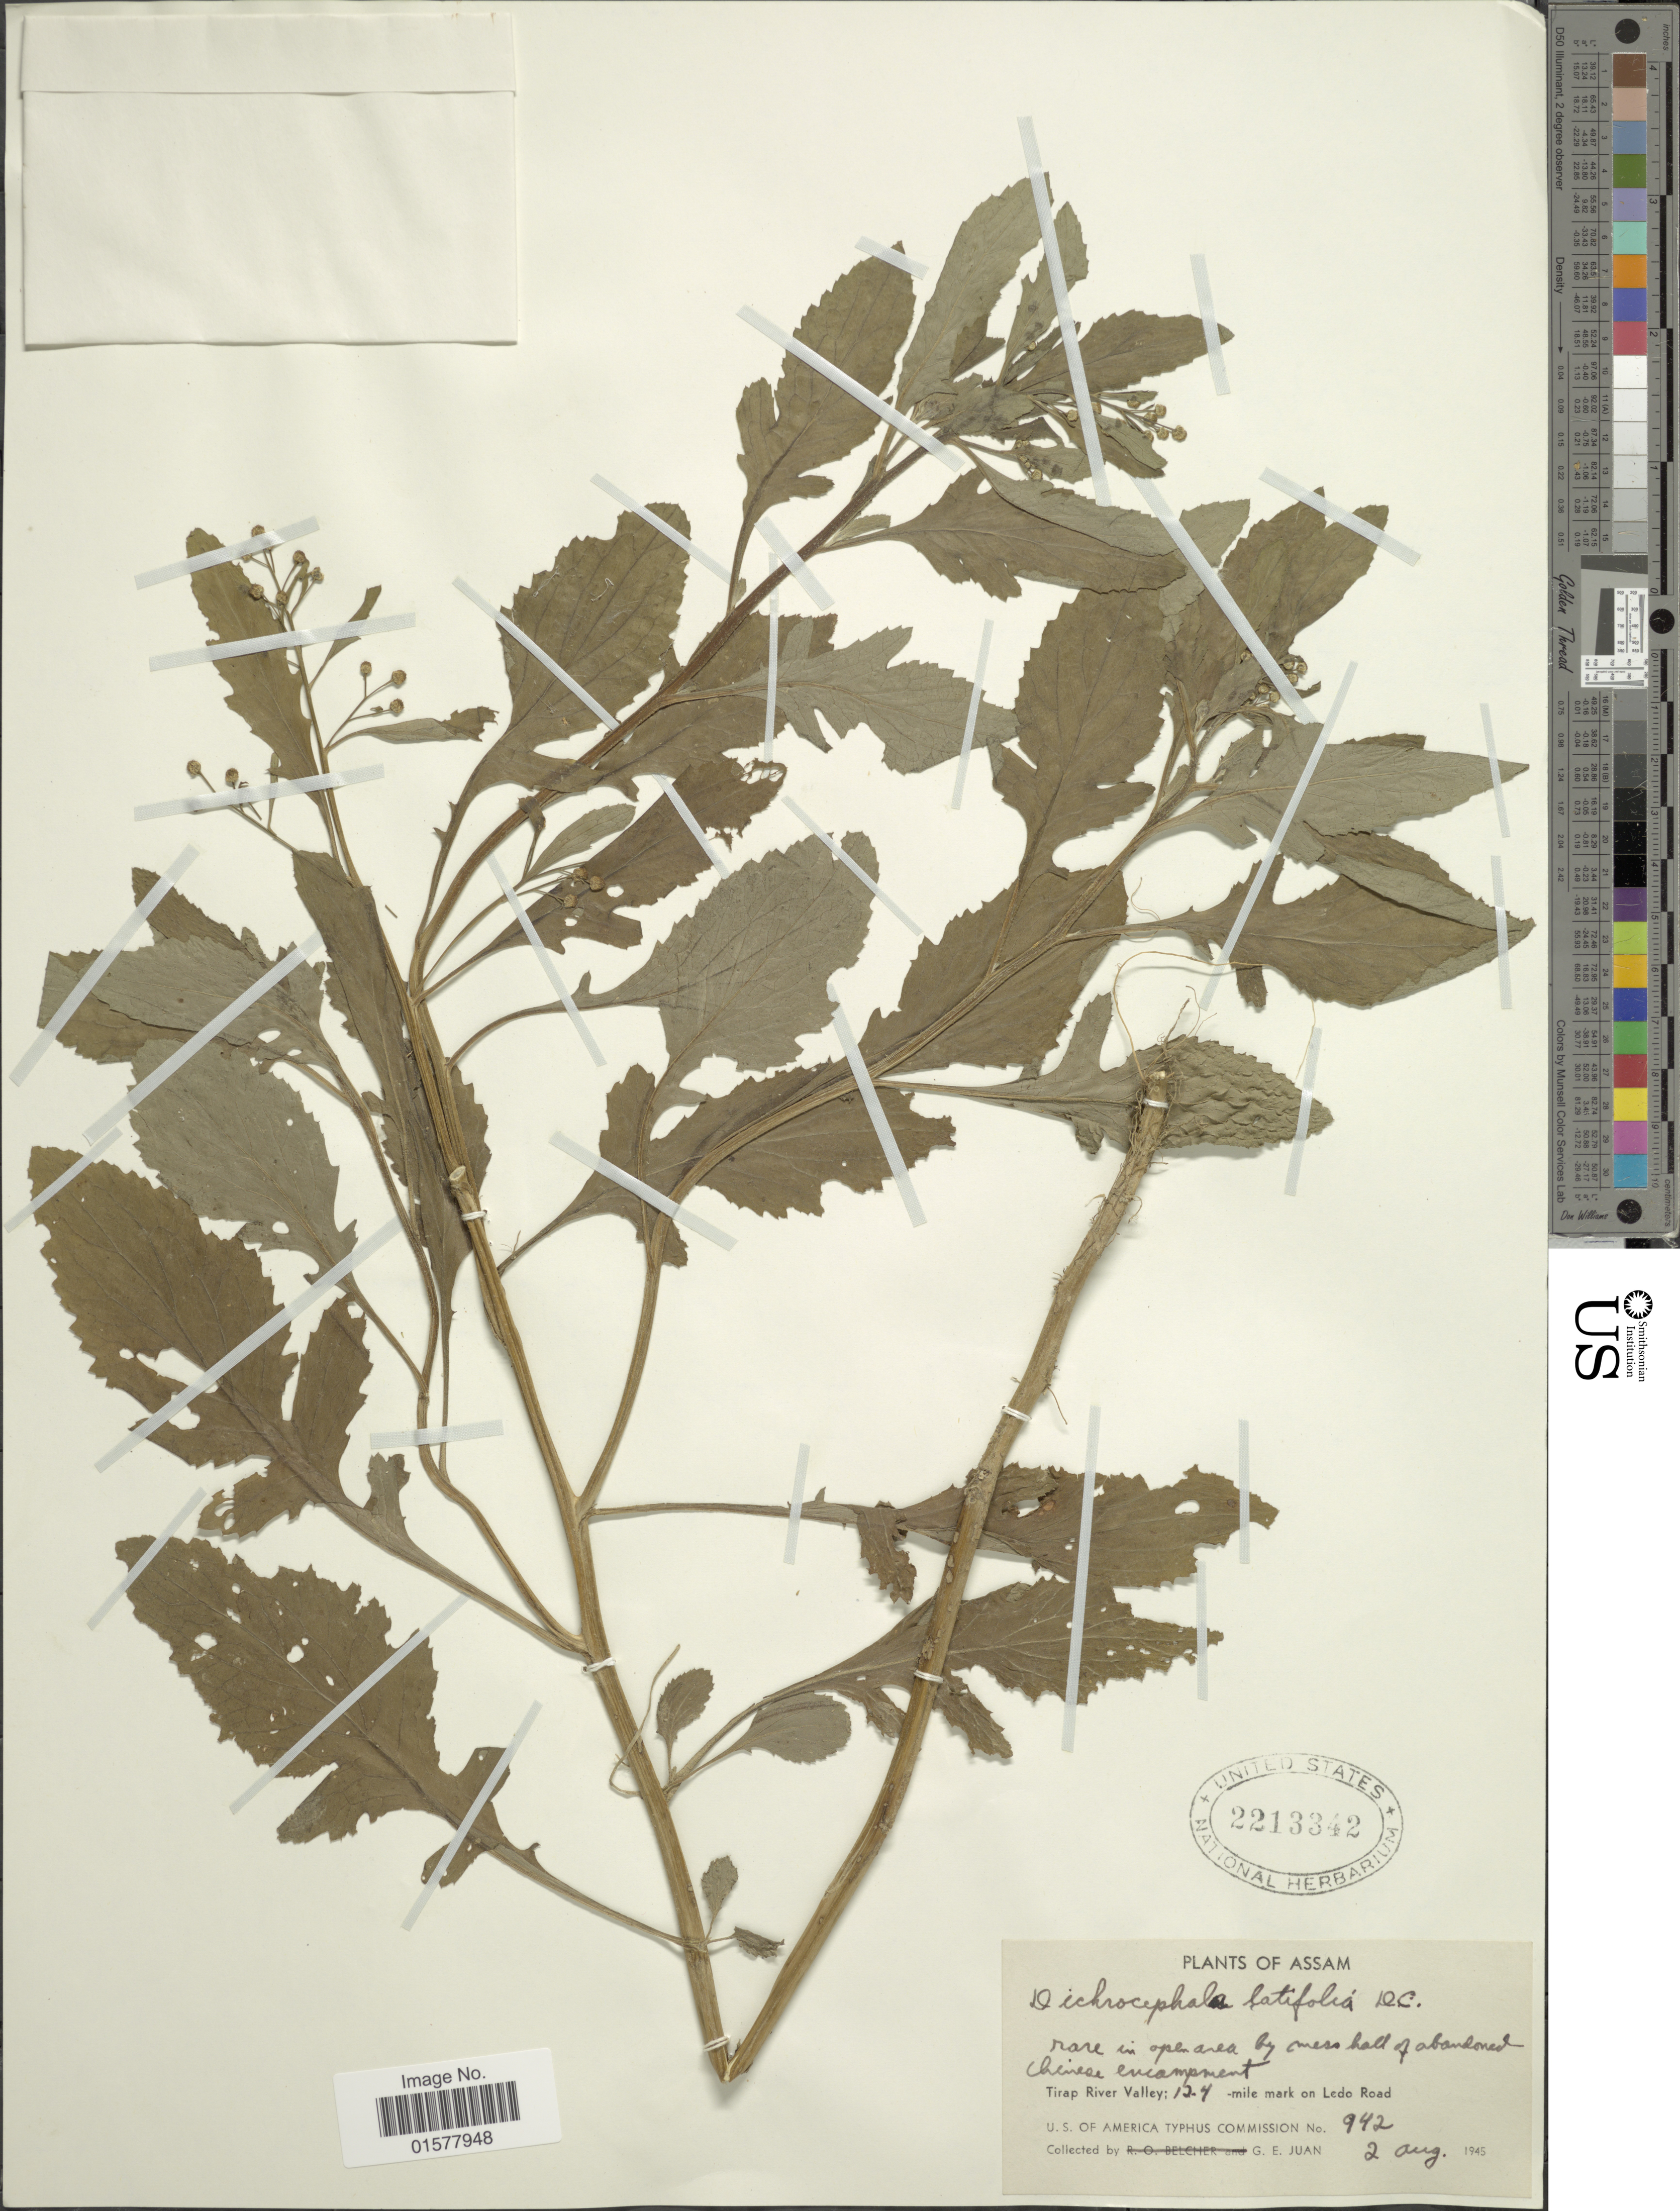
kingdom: Plantae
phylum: Tracheophyta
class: Magnoliopsida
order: Asterales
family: Asteraceae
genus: Dichrocephala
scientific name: Dichrocephala integrifolia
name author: (L. f.) Kuntze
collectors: G. Juan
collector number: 942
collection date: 1945-08-02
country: India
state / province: Assam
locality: Tirap River Valley: 12.4 mile mark on Ledo Road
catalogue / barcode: US 2213342